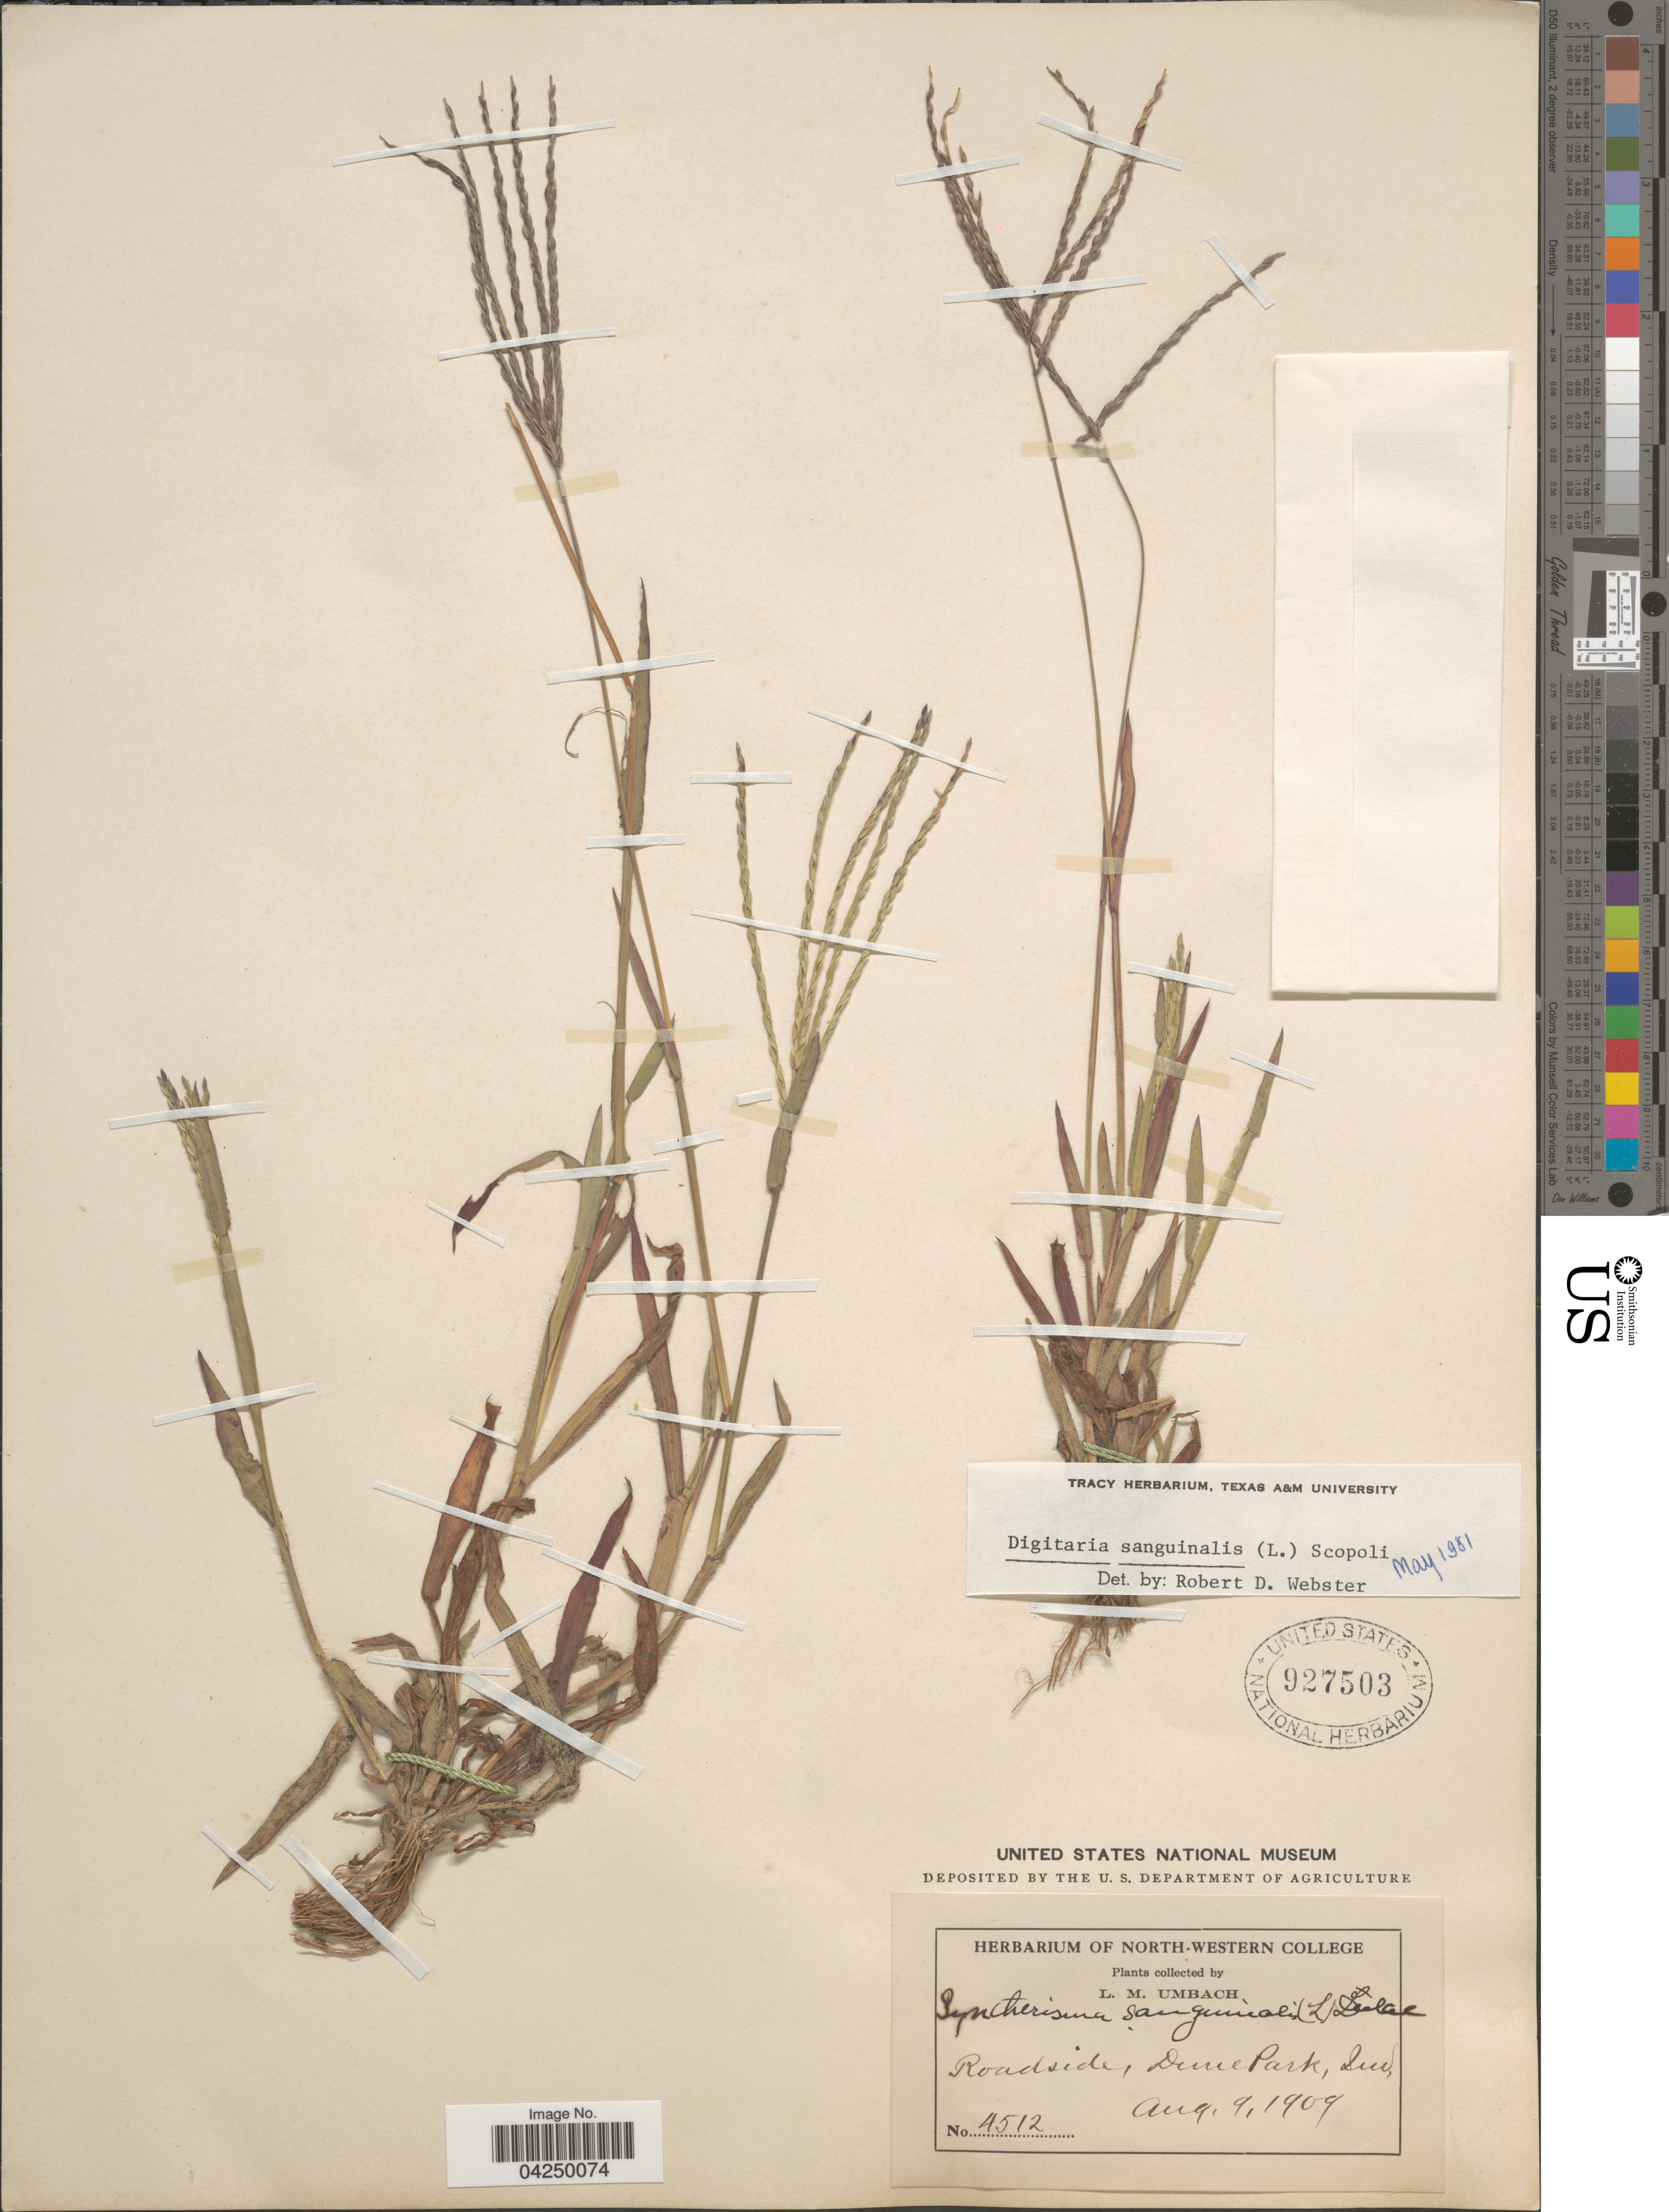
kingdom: Plantae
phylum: Tracheophyta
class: Liliopsida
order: Poales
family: Poaceae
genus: Digitaria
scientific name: Digitaria sanguinalis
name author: (L.) Scop.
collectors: L. M. Umbach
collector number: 4512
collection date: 1909-08-09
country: United States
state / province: Indiana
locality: Roadside, Dune Park.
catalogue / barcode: US 927503